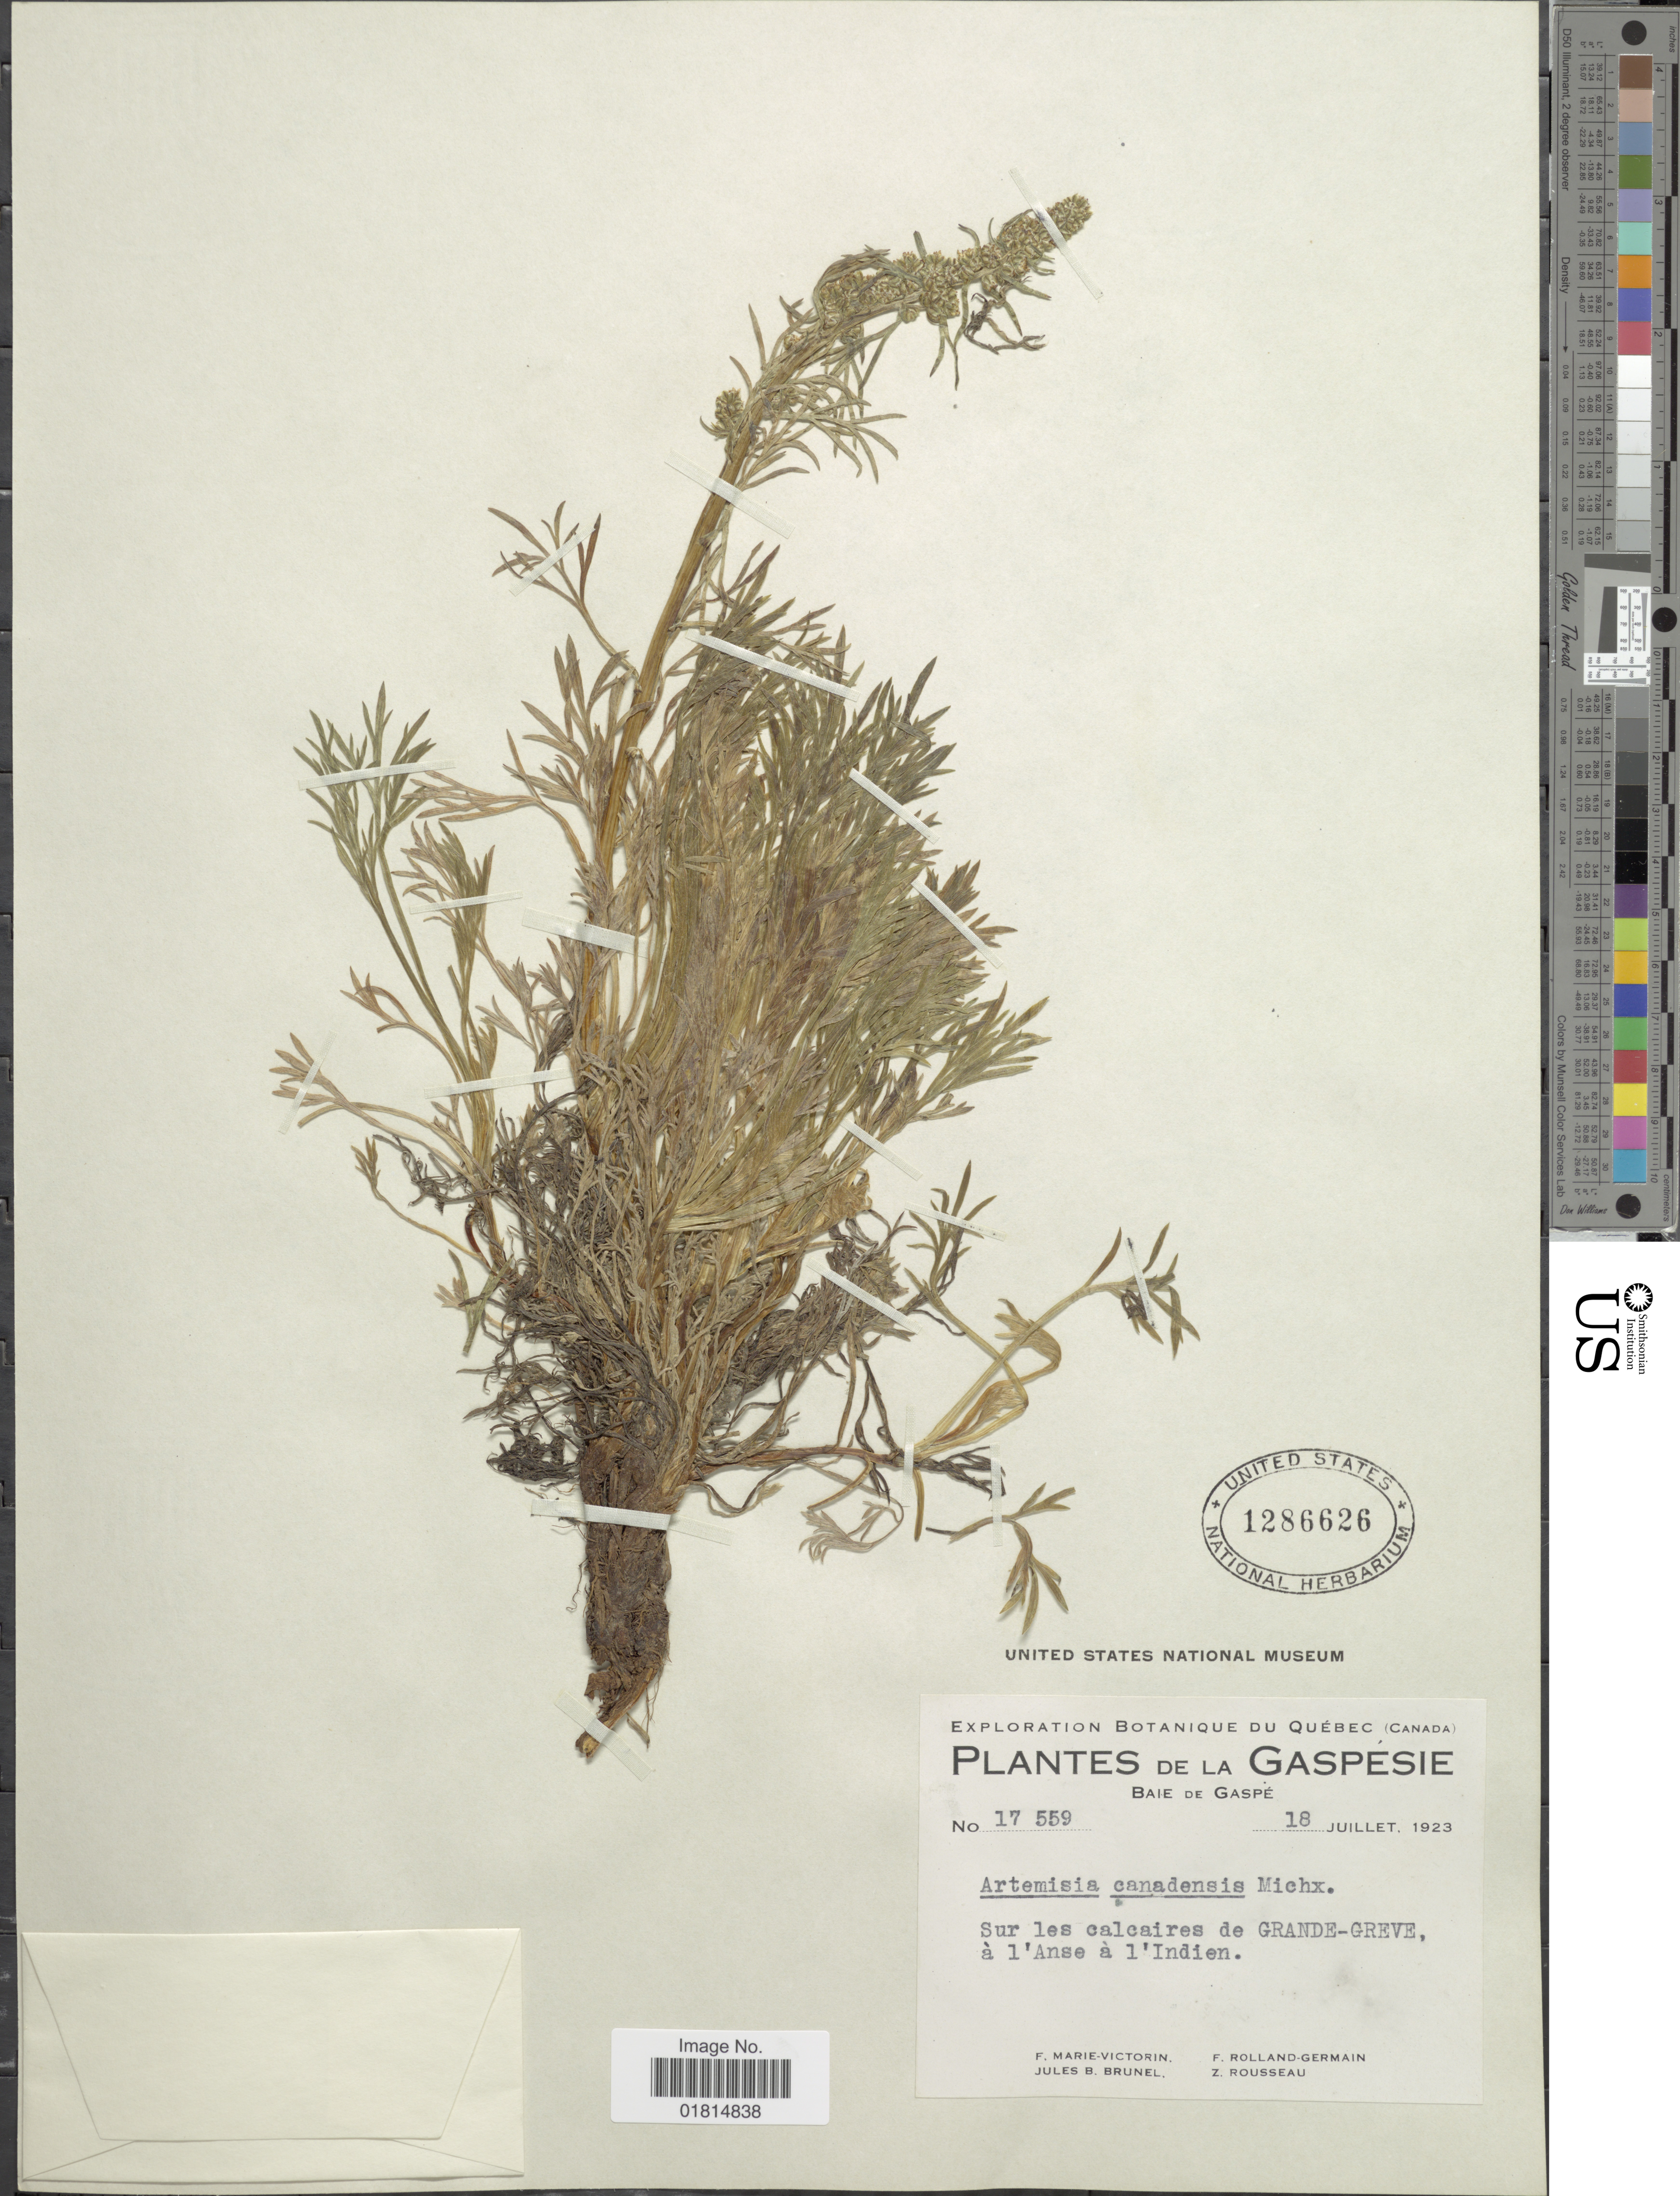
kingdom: Plantae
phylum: Tracheophyta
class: Magnoliopsida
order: Asterales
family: Asteraceae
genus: Artemisia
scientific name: Artemisia canadensis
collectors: F. Marie-Victorin, Rolland-Germain, J. Brunel & Z. Rousseau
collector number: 17559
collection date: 1923-07-18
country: Canada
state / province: Quebec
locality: Gaspésie. Baie de Gaspé. Sur les calcaires de Grande-Greve, à l'Anse à l'Indien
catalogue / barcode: US 1286626